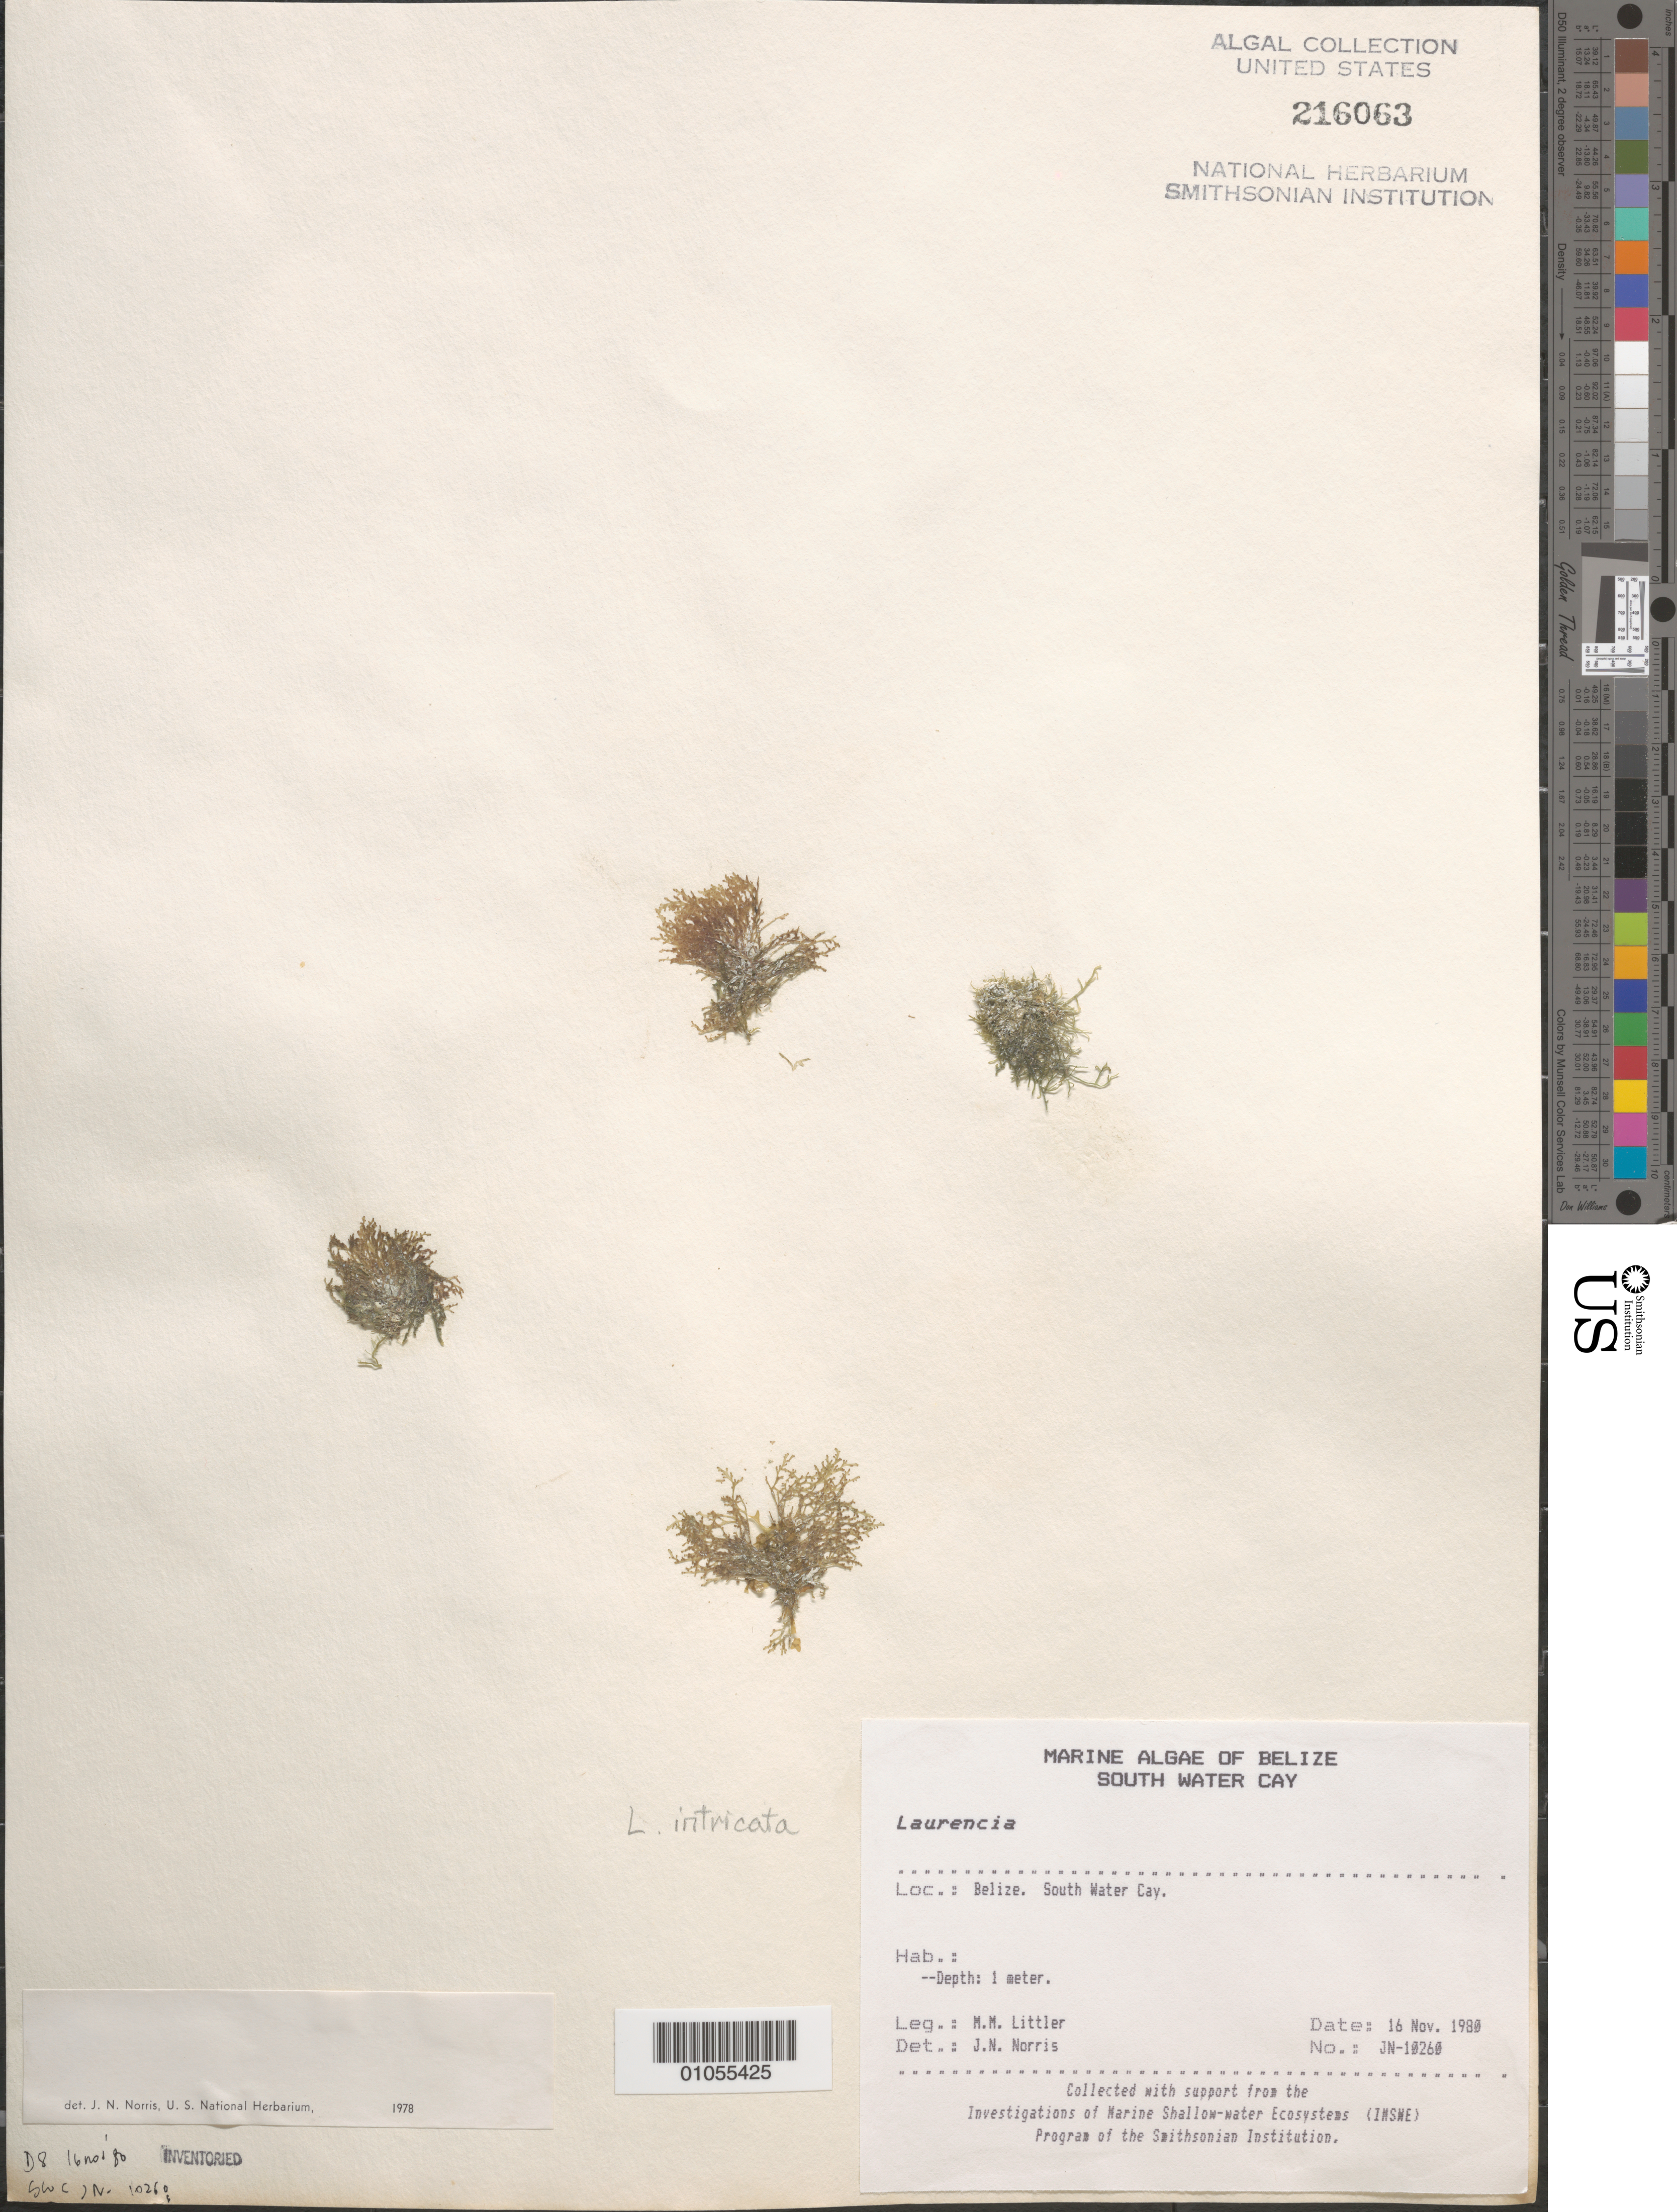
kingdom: Plantae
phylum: Rhodophyta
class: Florideophyceae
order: Ceramiales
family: Rhodomelaceae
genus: Laurencia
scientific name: Laurencia intricata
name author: J.V.Lamouroux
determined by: Norris, James N.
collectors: M. M. Littler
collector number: JN-10260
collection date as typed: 16 Nov 1980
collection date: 1980-11-16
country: Belize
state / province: Stann Creek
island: South Water Cay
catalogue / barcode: US 216063